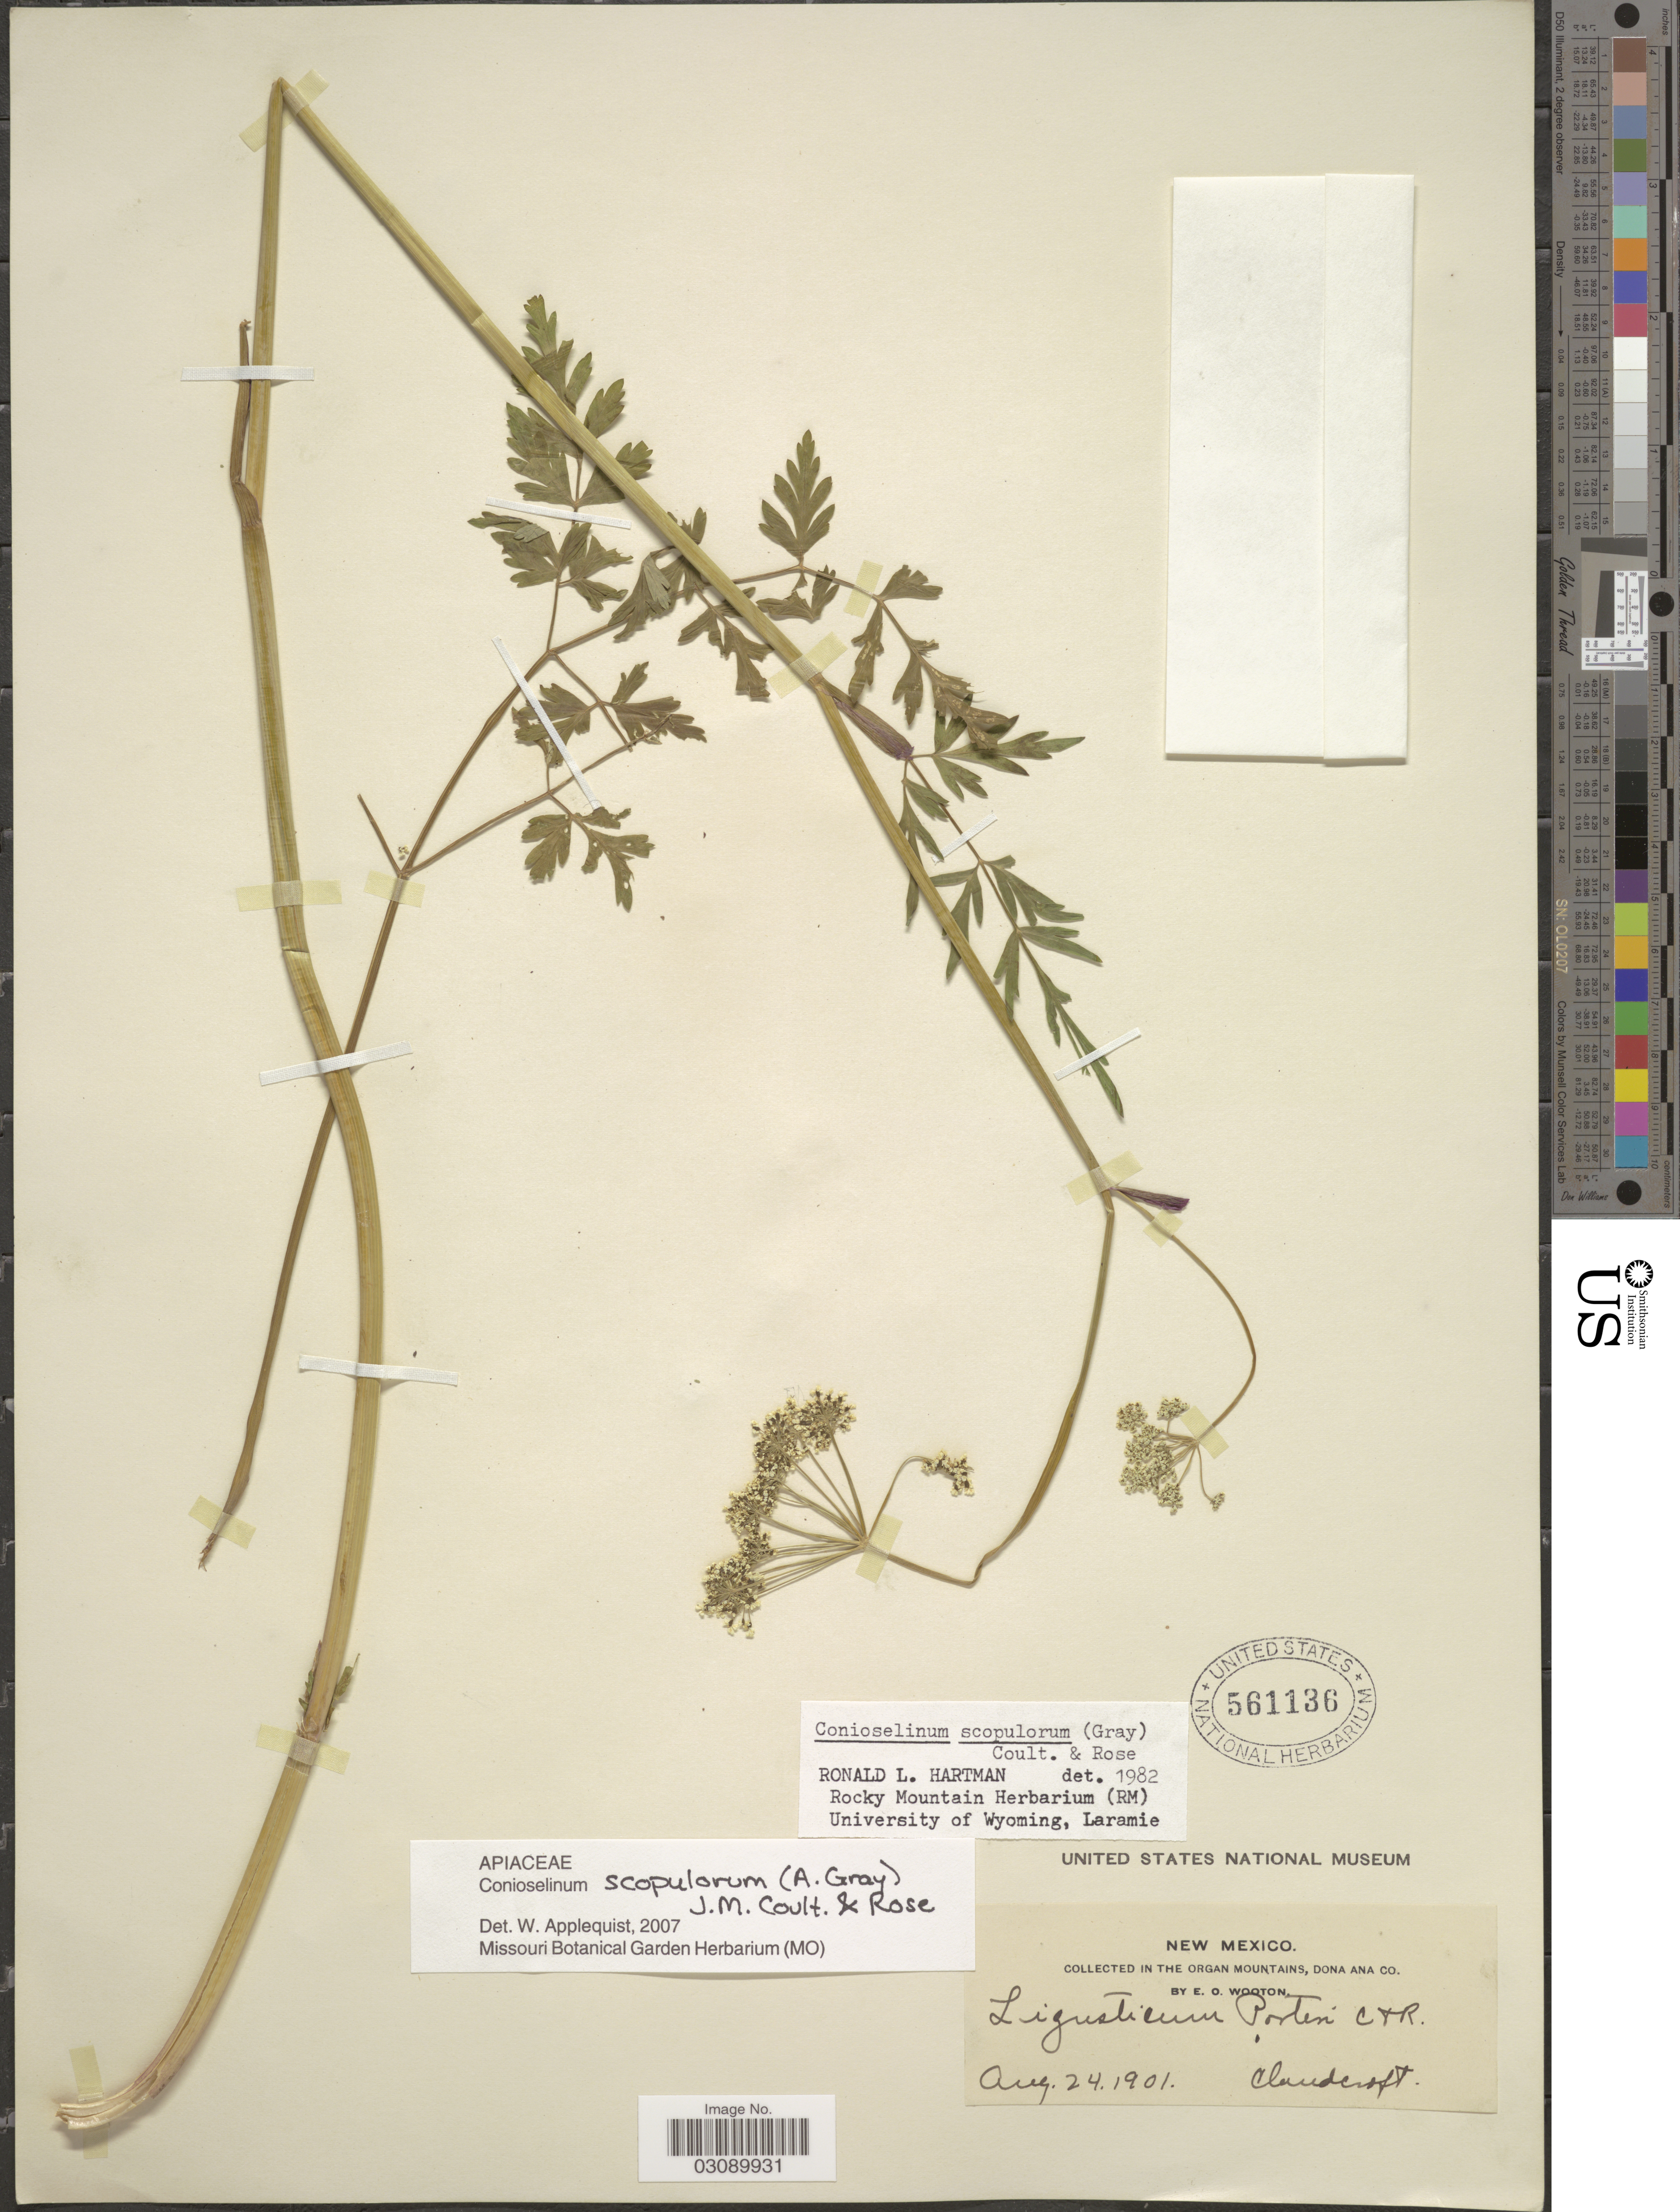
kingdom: Plantae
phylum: Tracheophyta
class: Magnoliopsida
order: Apiales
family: Apiaceae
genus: Conioselinum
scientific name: Conioselinum scopulorum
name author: (A. Gray) J.M. Coult. & Rose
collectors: E. O. Wooton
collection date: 1901-08-24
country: United States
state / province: New Mexico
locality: In the Organ Mountains, Dona Ana Co. Cloudcroft.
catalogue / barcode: US 561136